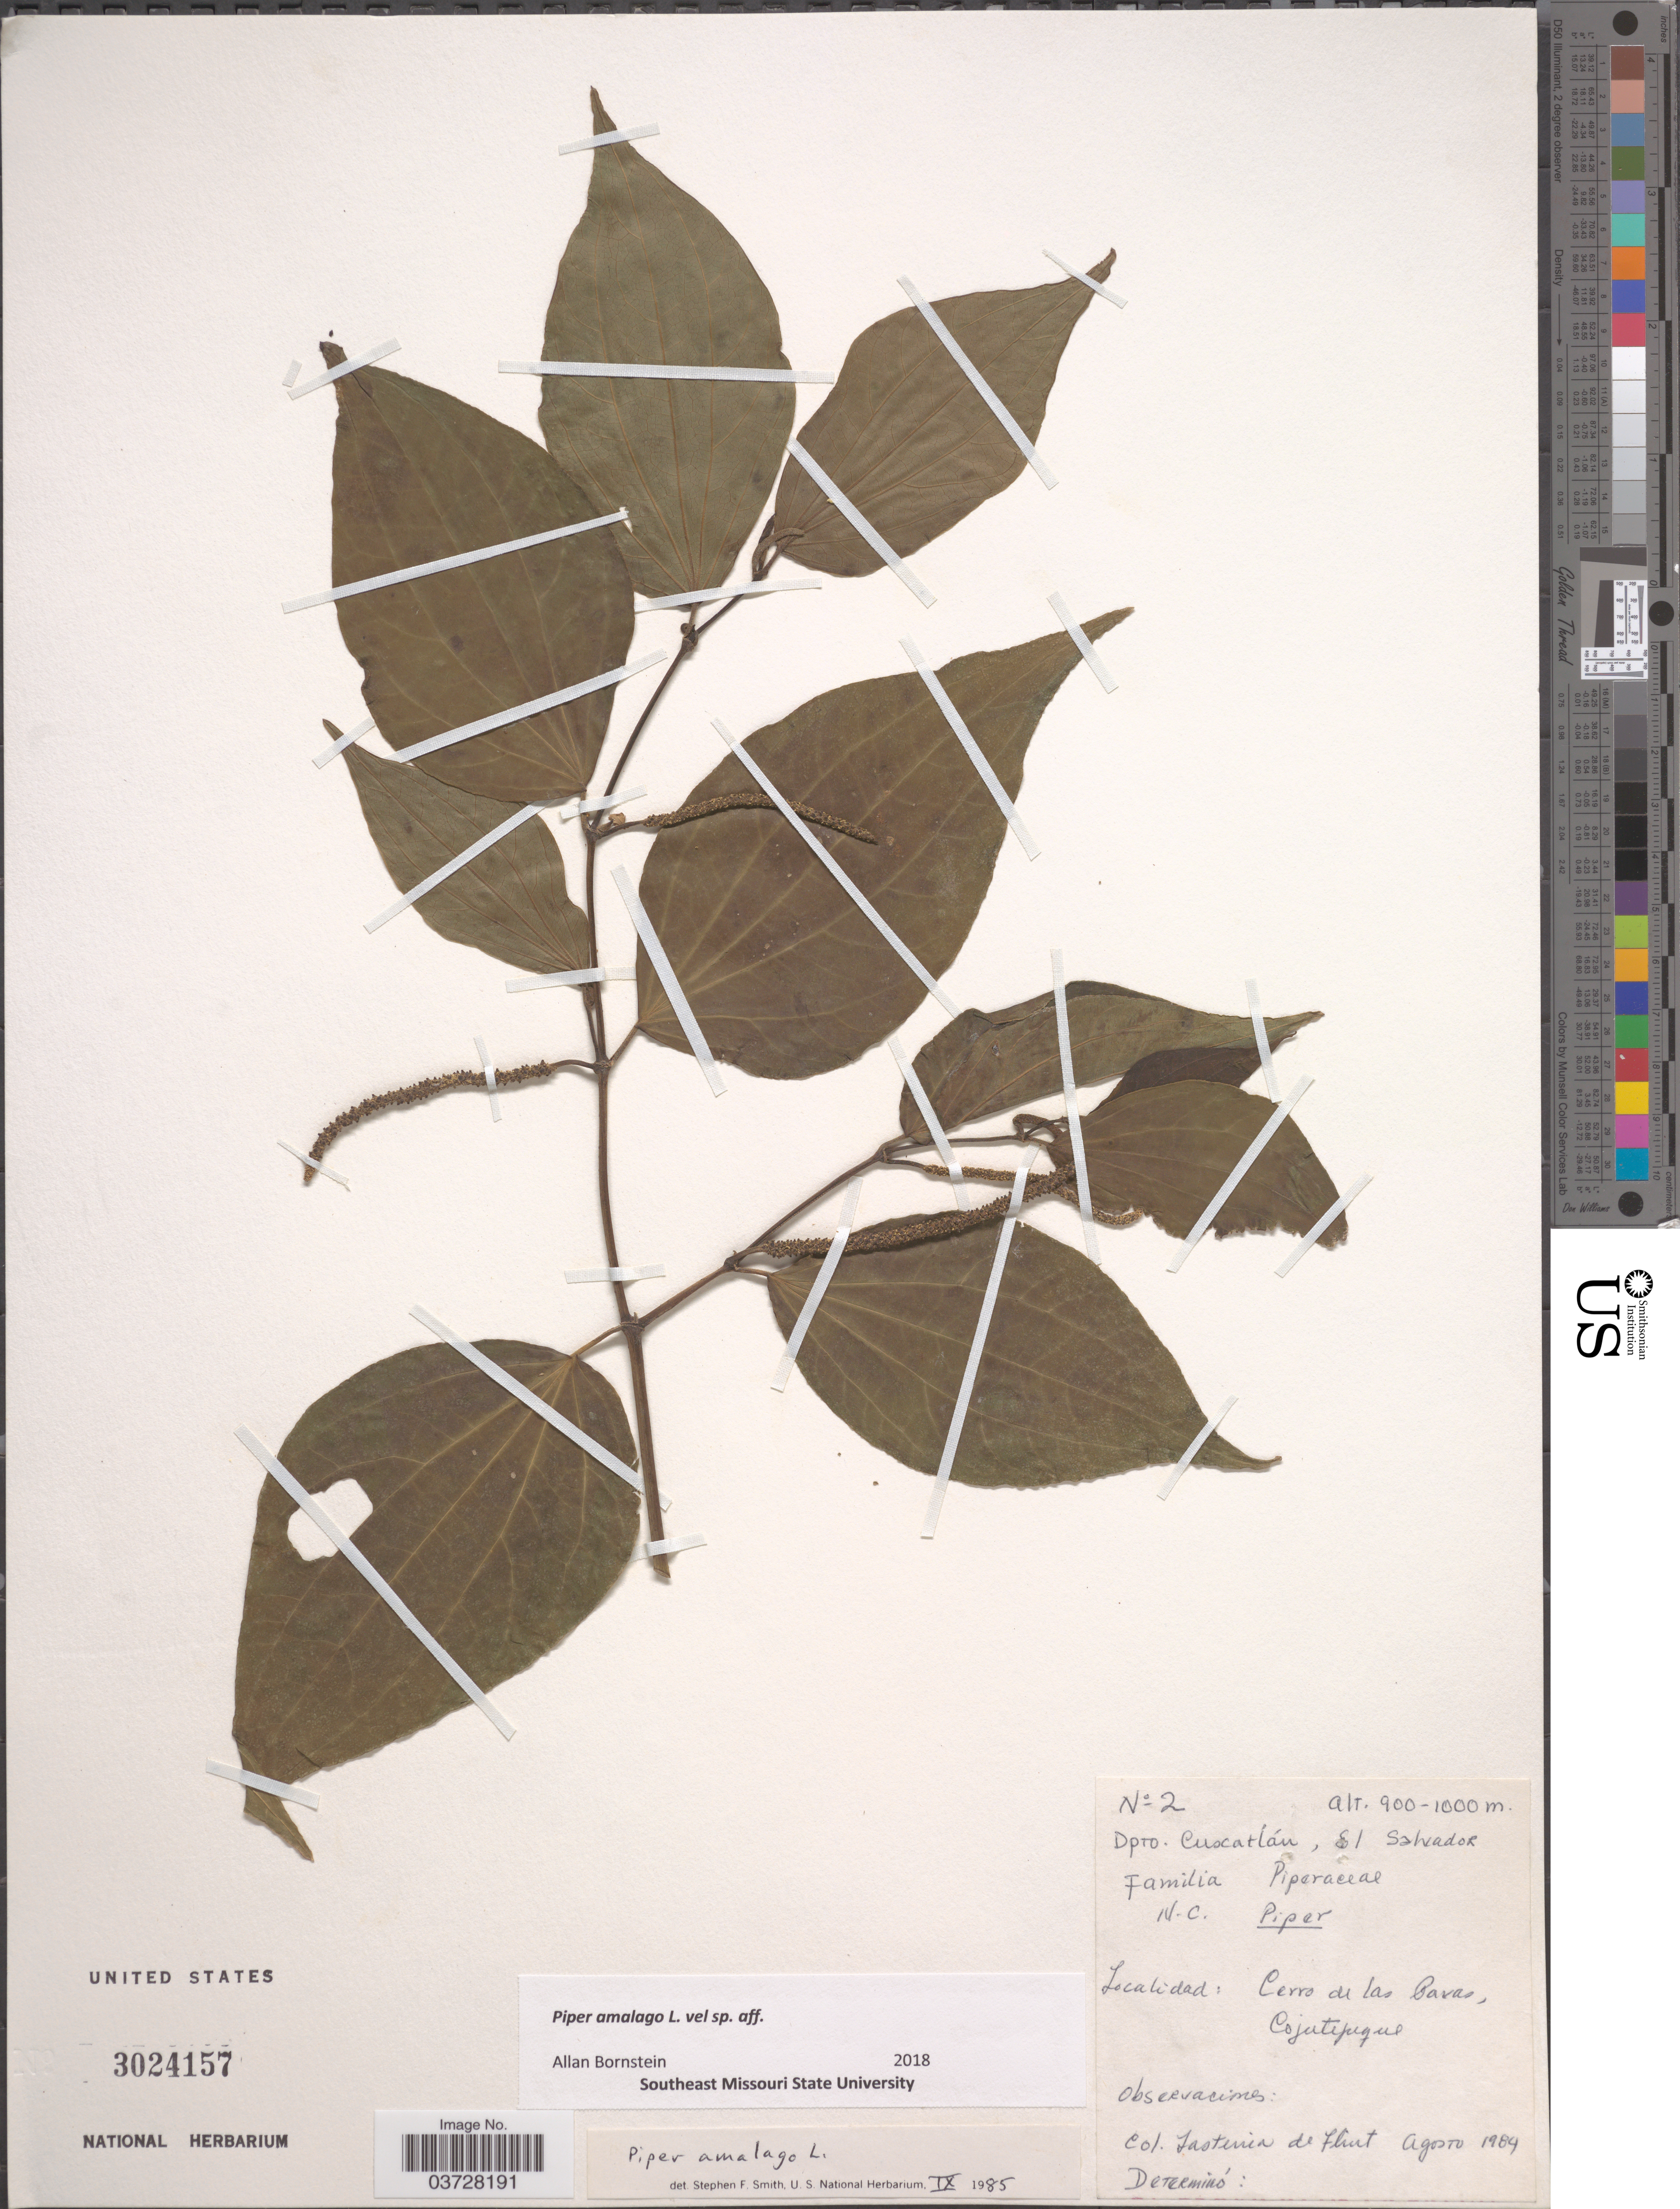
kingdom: Plantae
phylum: Tracheophyta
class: Magnoliopsida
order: Piperales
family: Piperaceae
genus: Piper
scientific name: Piper amalago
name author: L.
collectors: L. de Flint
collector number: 2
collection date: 1984-08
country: El Salvador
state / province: Cuscatlan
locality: Dpto. Cuscatlán. Cerro de las paras, Cojutepeque.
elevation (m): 900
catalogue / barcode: US 3024157